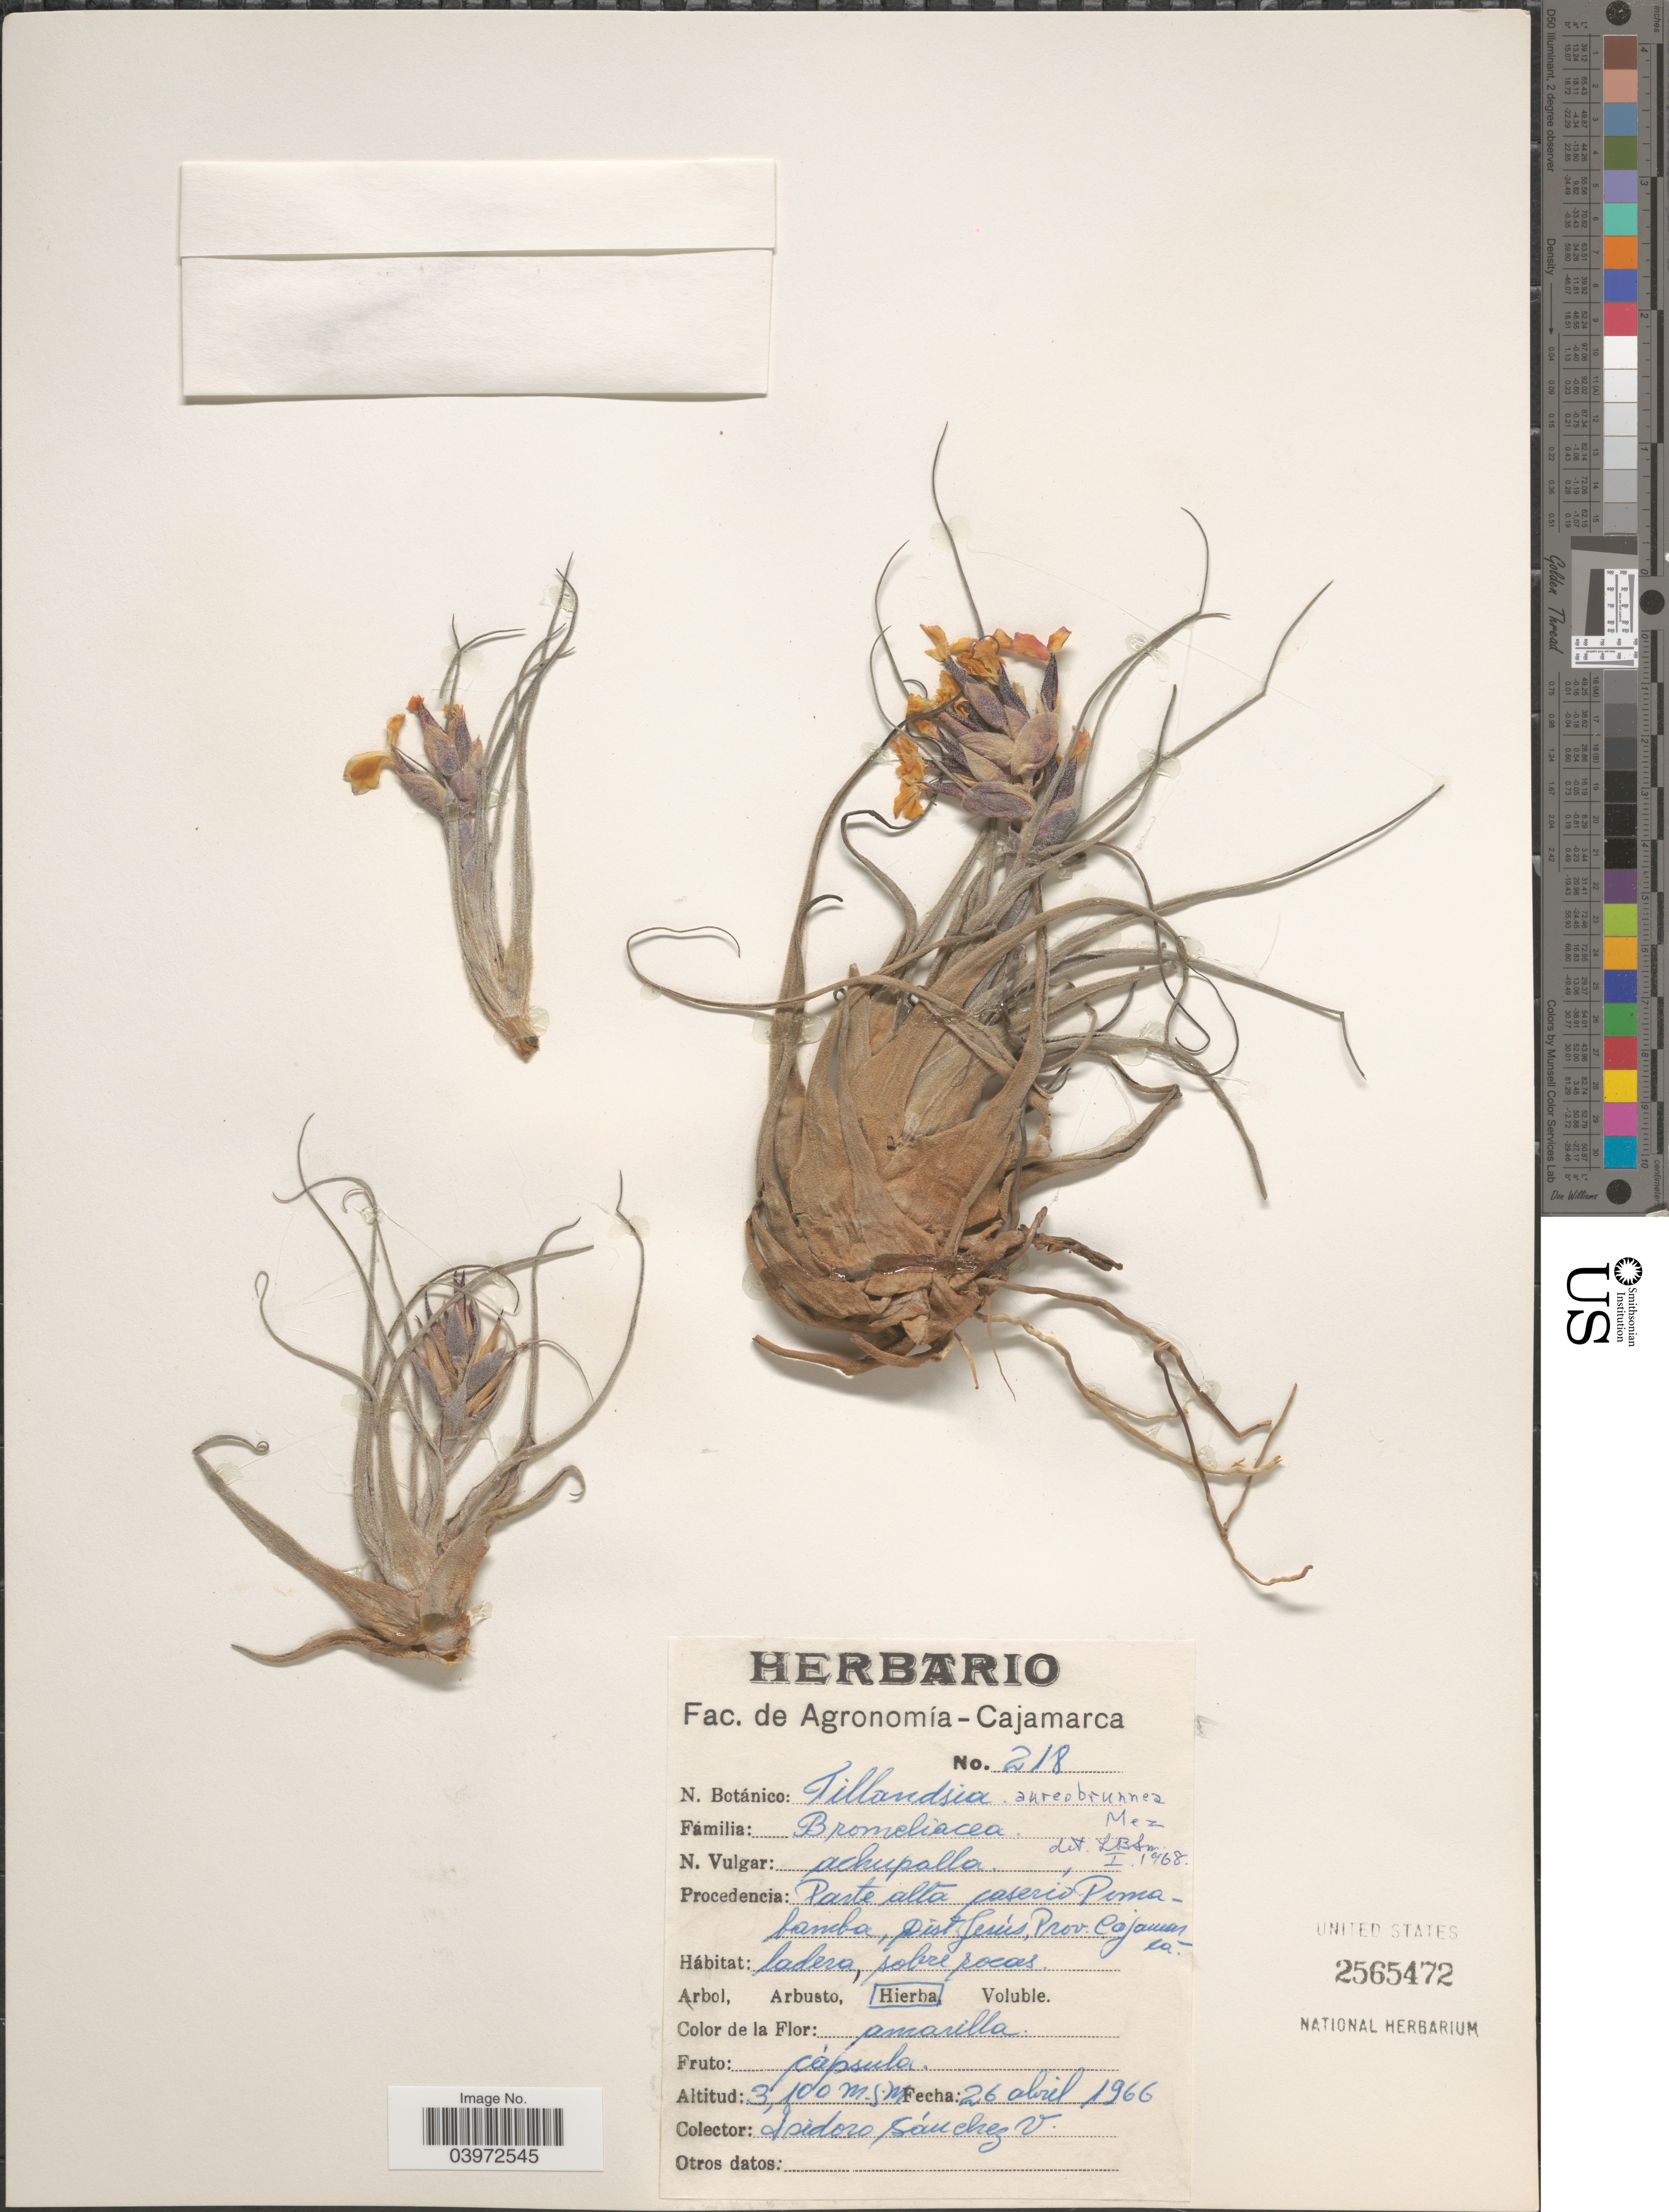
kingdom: Plantae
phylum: Tracheophyta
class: Liliopsida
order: Poales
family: Bromeliaceae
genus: Tillandsia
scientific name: Tillandsia aureobrunnea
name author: Mez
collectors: I. Sánchez Vega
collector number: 218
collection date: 1966-04-26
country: Peru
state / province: Cajamarca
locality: Parte alta caserio Pomabamba, Dist. Jesús.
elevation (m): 3100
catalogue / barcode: US 2565472